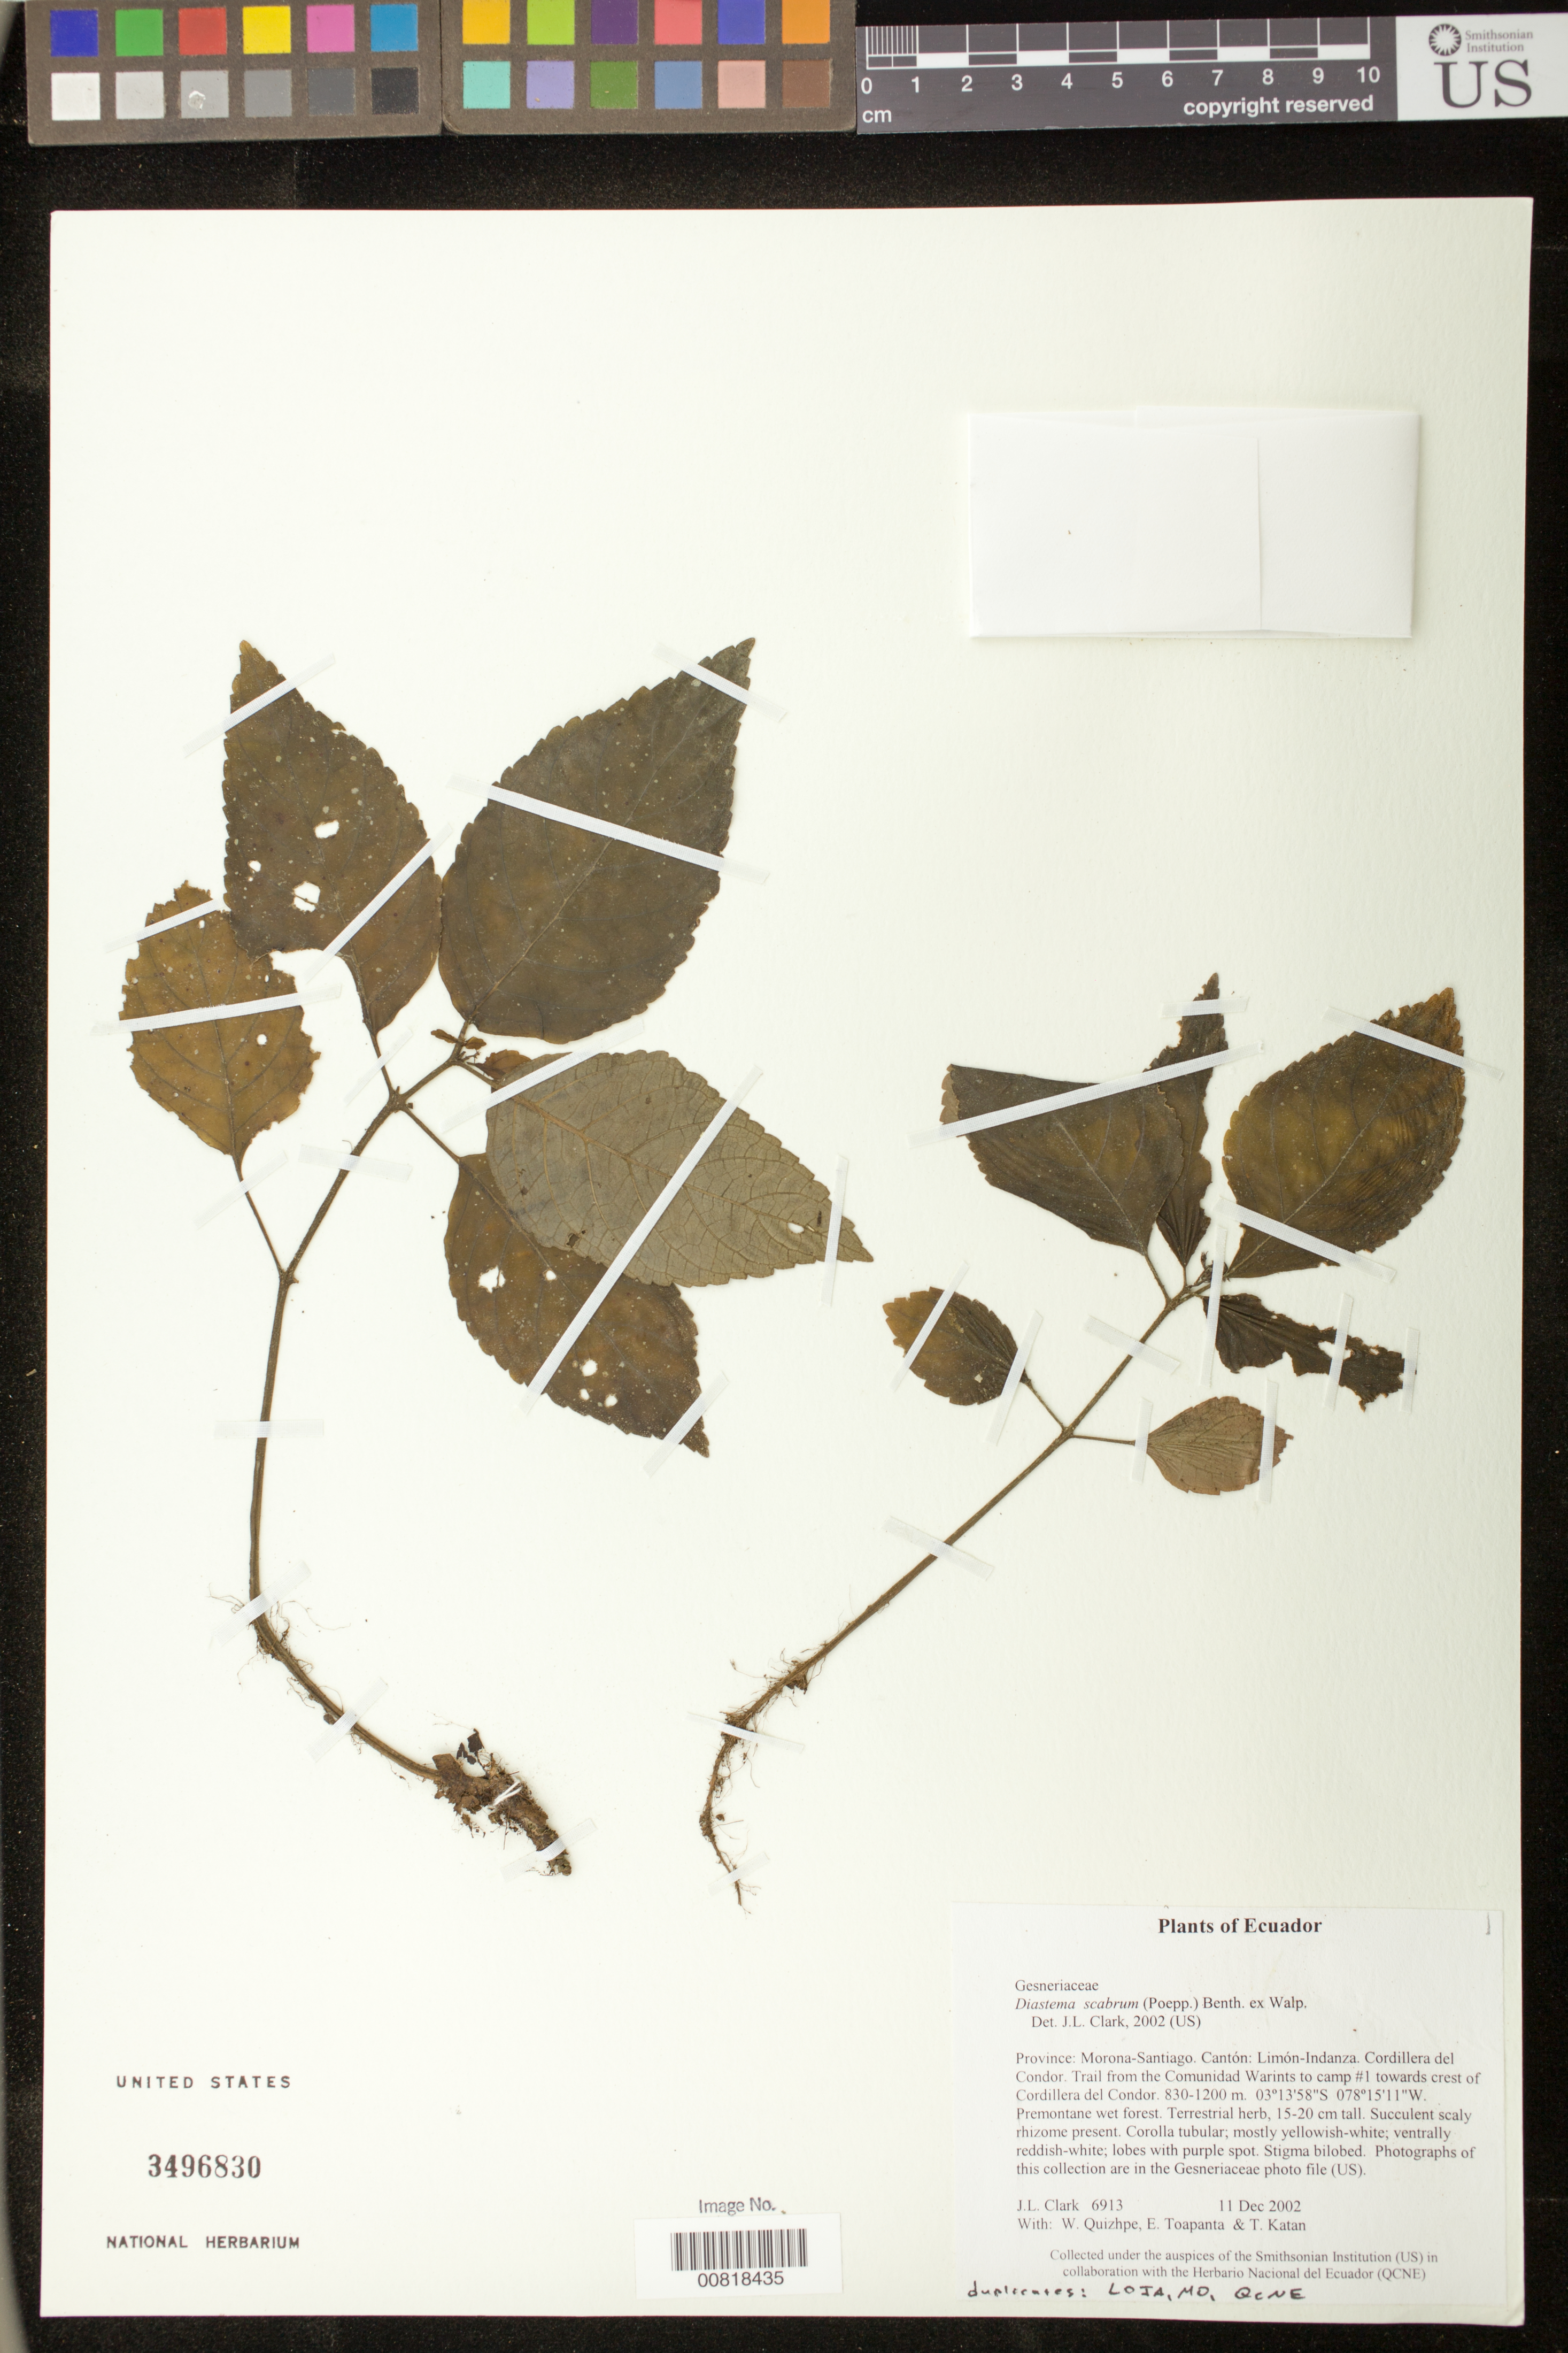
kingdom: Plantae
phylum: Tracheophyta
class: Magnoliopsida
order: Lamiales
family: Gesneriaceae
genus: Diastema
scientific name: Diastema scabrum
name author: (Poepp.) Benth. ex Walp.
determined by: Clark, J. L., (SEL), The Marie Selby Botanical Garden (UNITED STATES)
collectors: J. L. Clark, W. Quizhpe, E. Toapanta & T. Katan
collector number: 6913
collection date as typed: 11 Dec 2002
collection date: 2002-12-11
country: Ecuador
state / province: Morona-Santiago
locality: Limón-Indanza. Cordillera del Condor. Trail from the Comunidad Warints to camp #1 towards crest of Cordillera del Condor.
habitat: Premontane wet forest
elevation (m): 830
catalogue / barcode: US 3496830